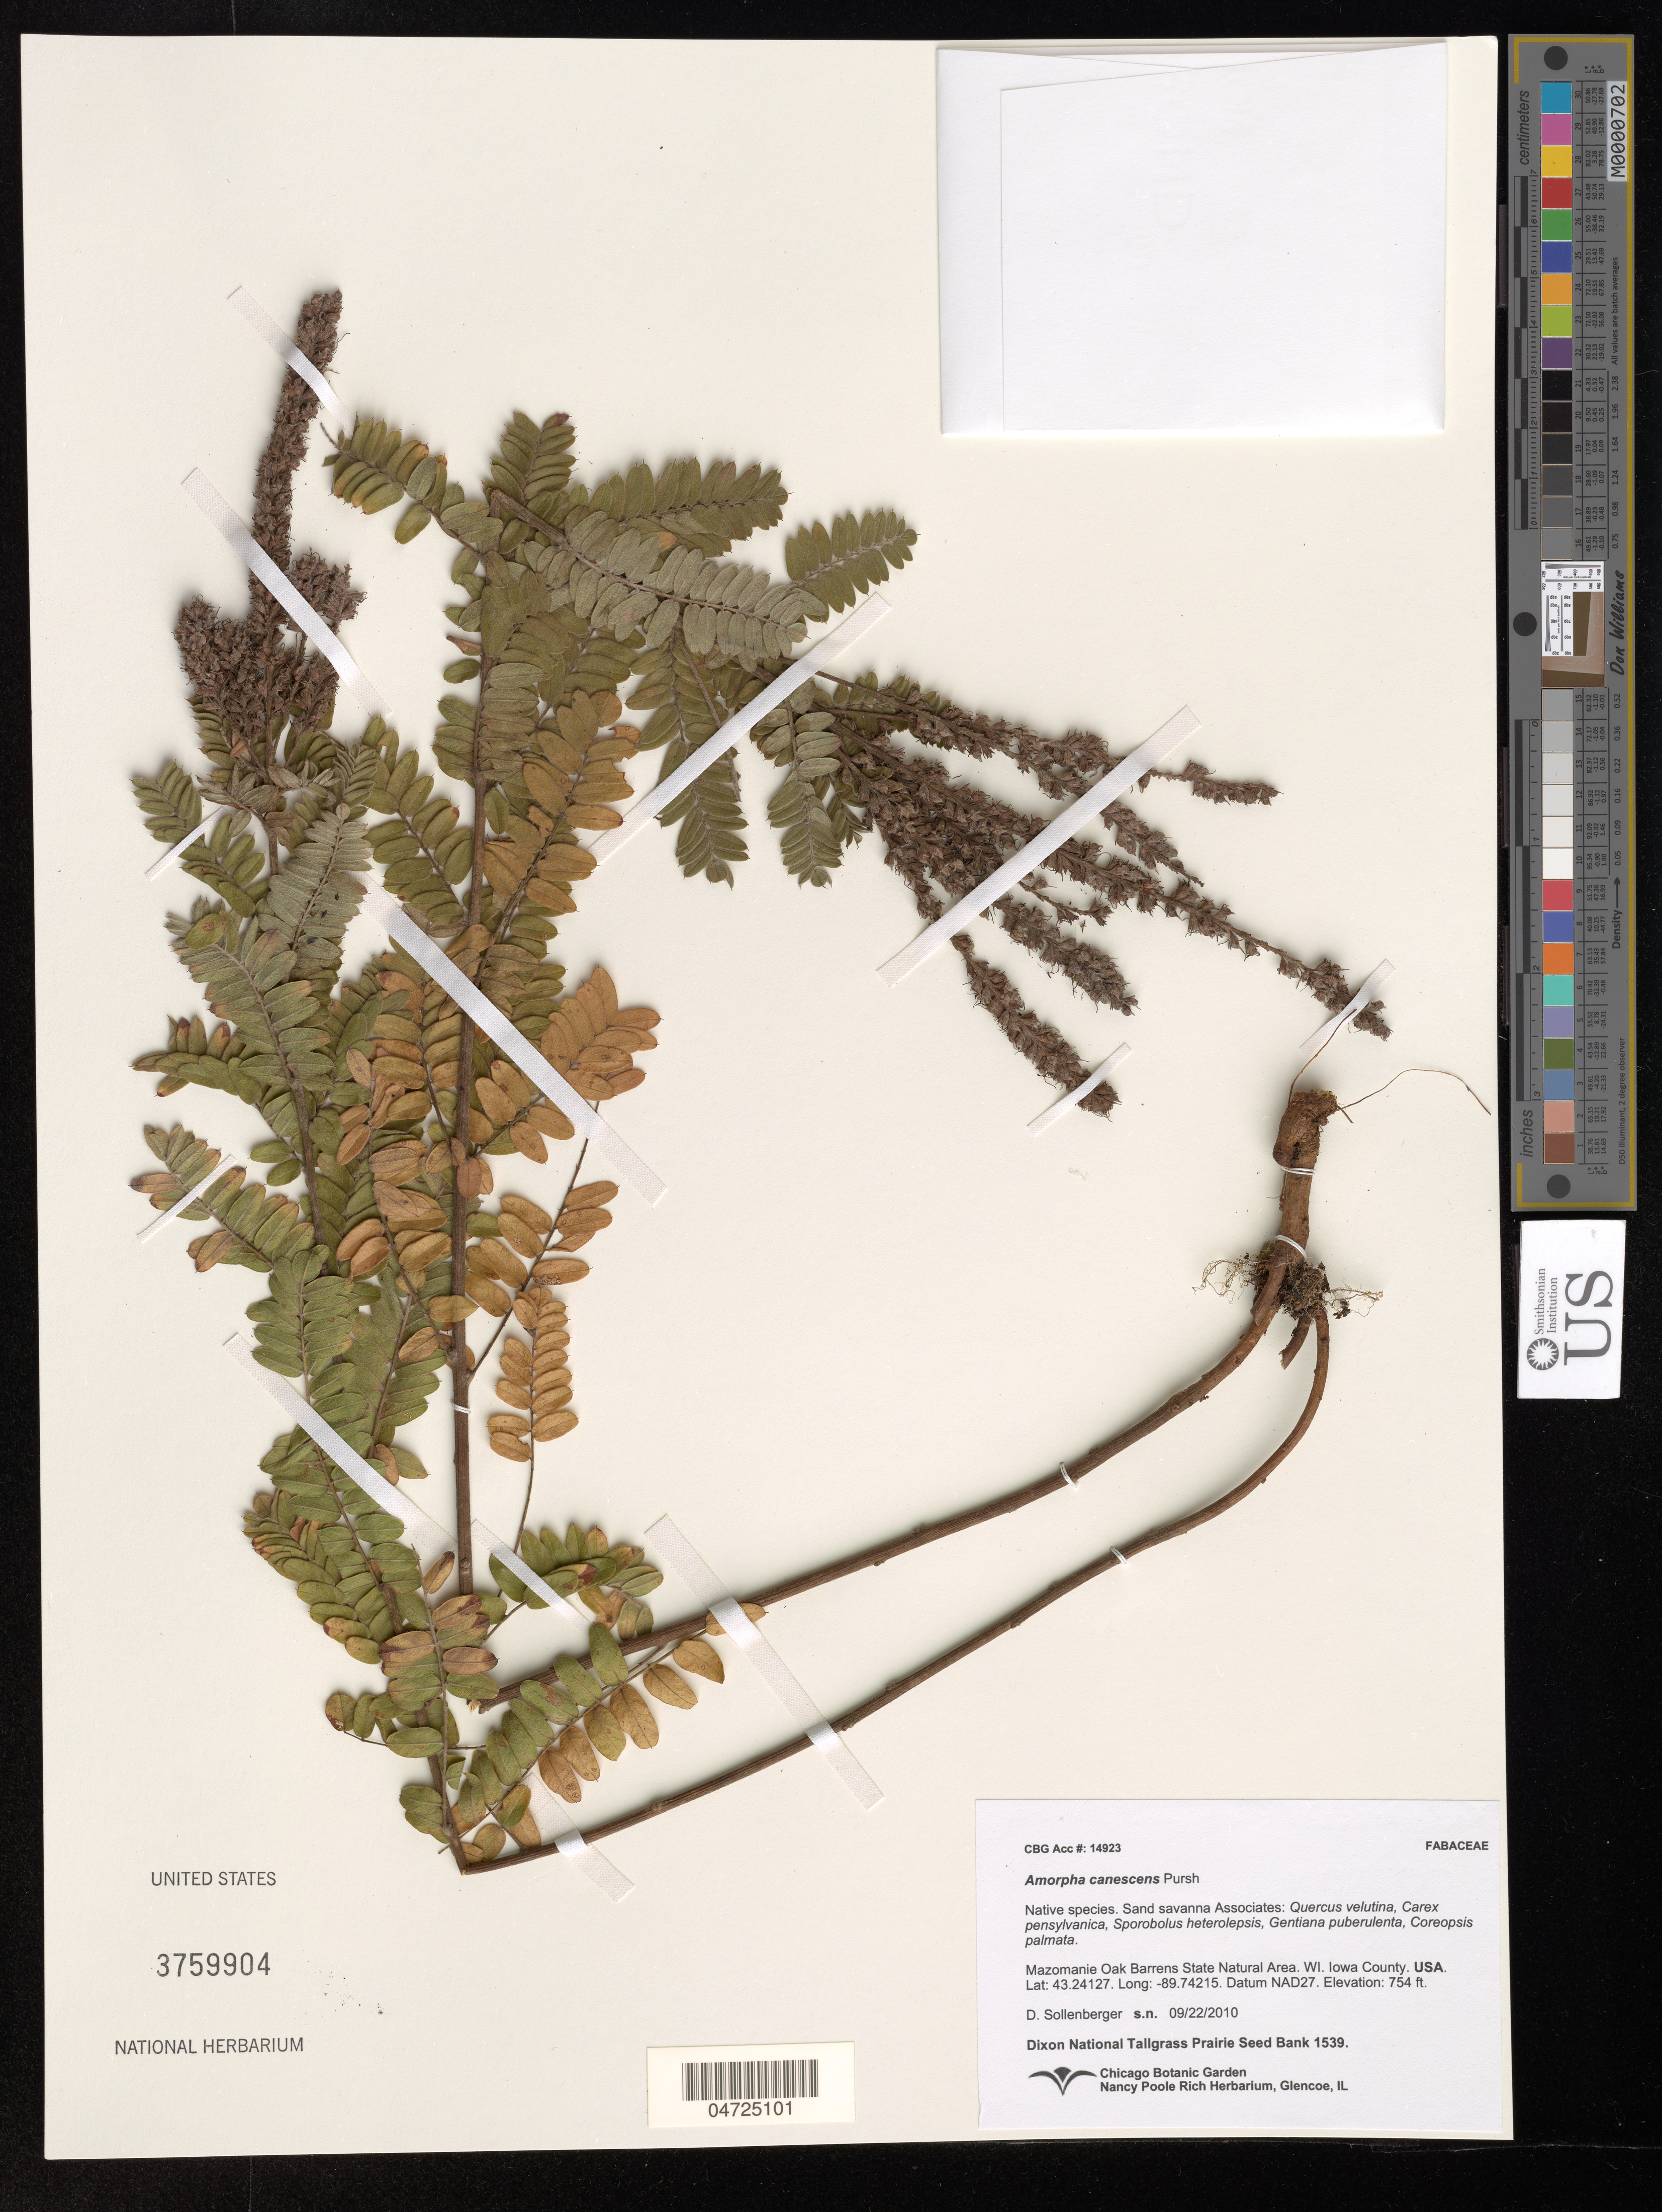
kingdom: Plantae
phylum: Tracheophyta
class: Magnoliopsida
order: Fabales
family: Fabaceae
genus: Amorpha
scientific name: Amorpha canescens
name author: Pursh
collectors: D. Sollenberger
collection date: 2010-09-22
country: United States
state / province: Wisconsin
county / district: Iowa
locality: Mazomanie Oak Barrens State Natural Area. Iowa County. Datum NAD27.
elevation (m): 230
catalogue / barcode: US 3759904